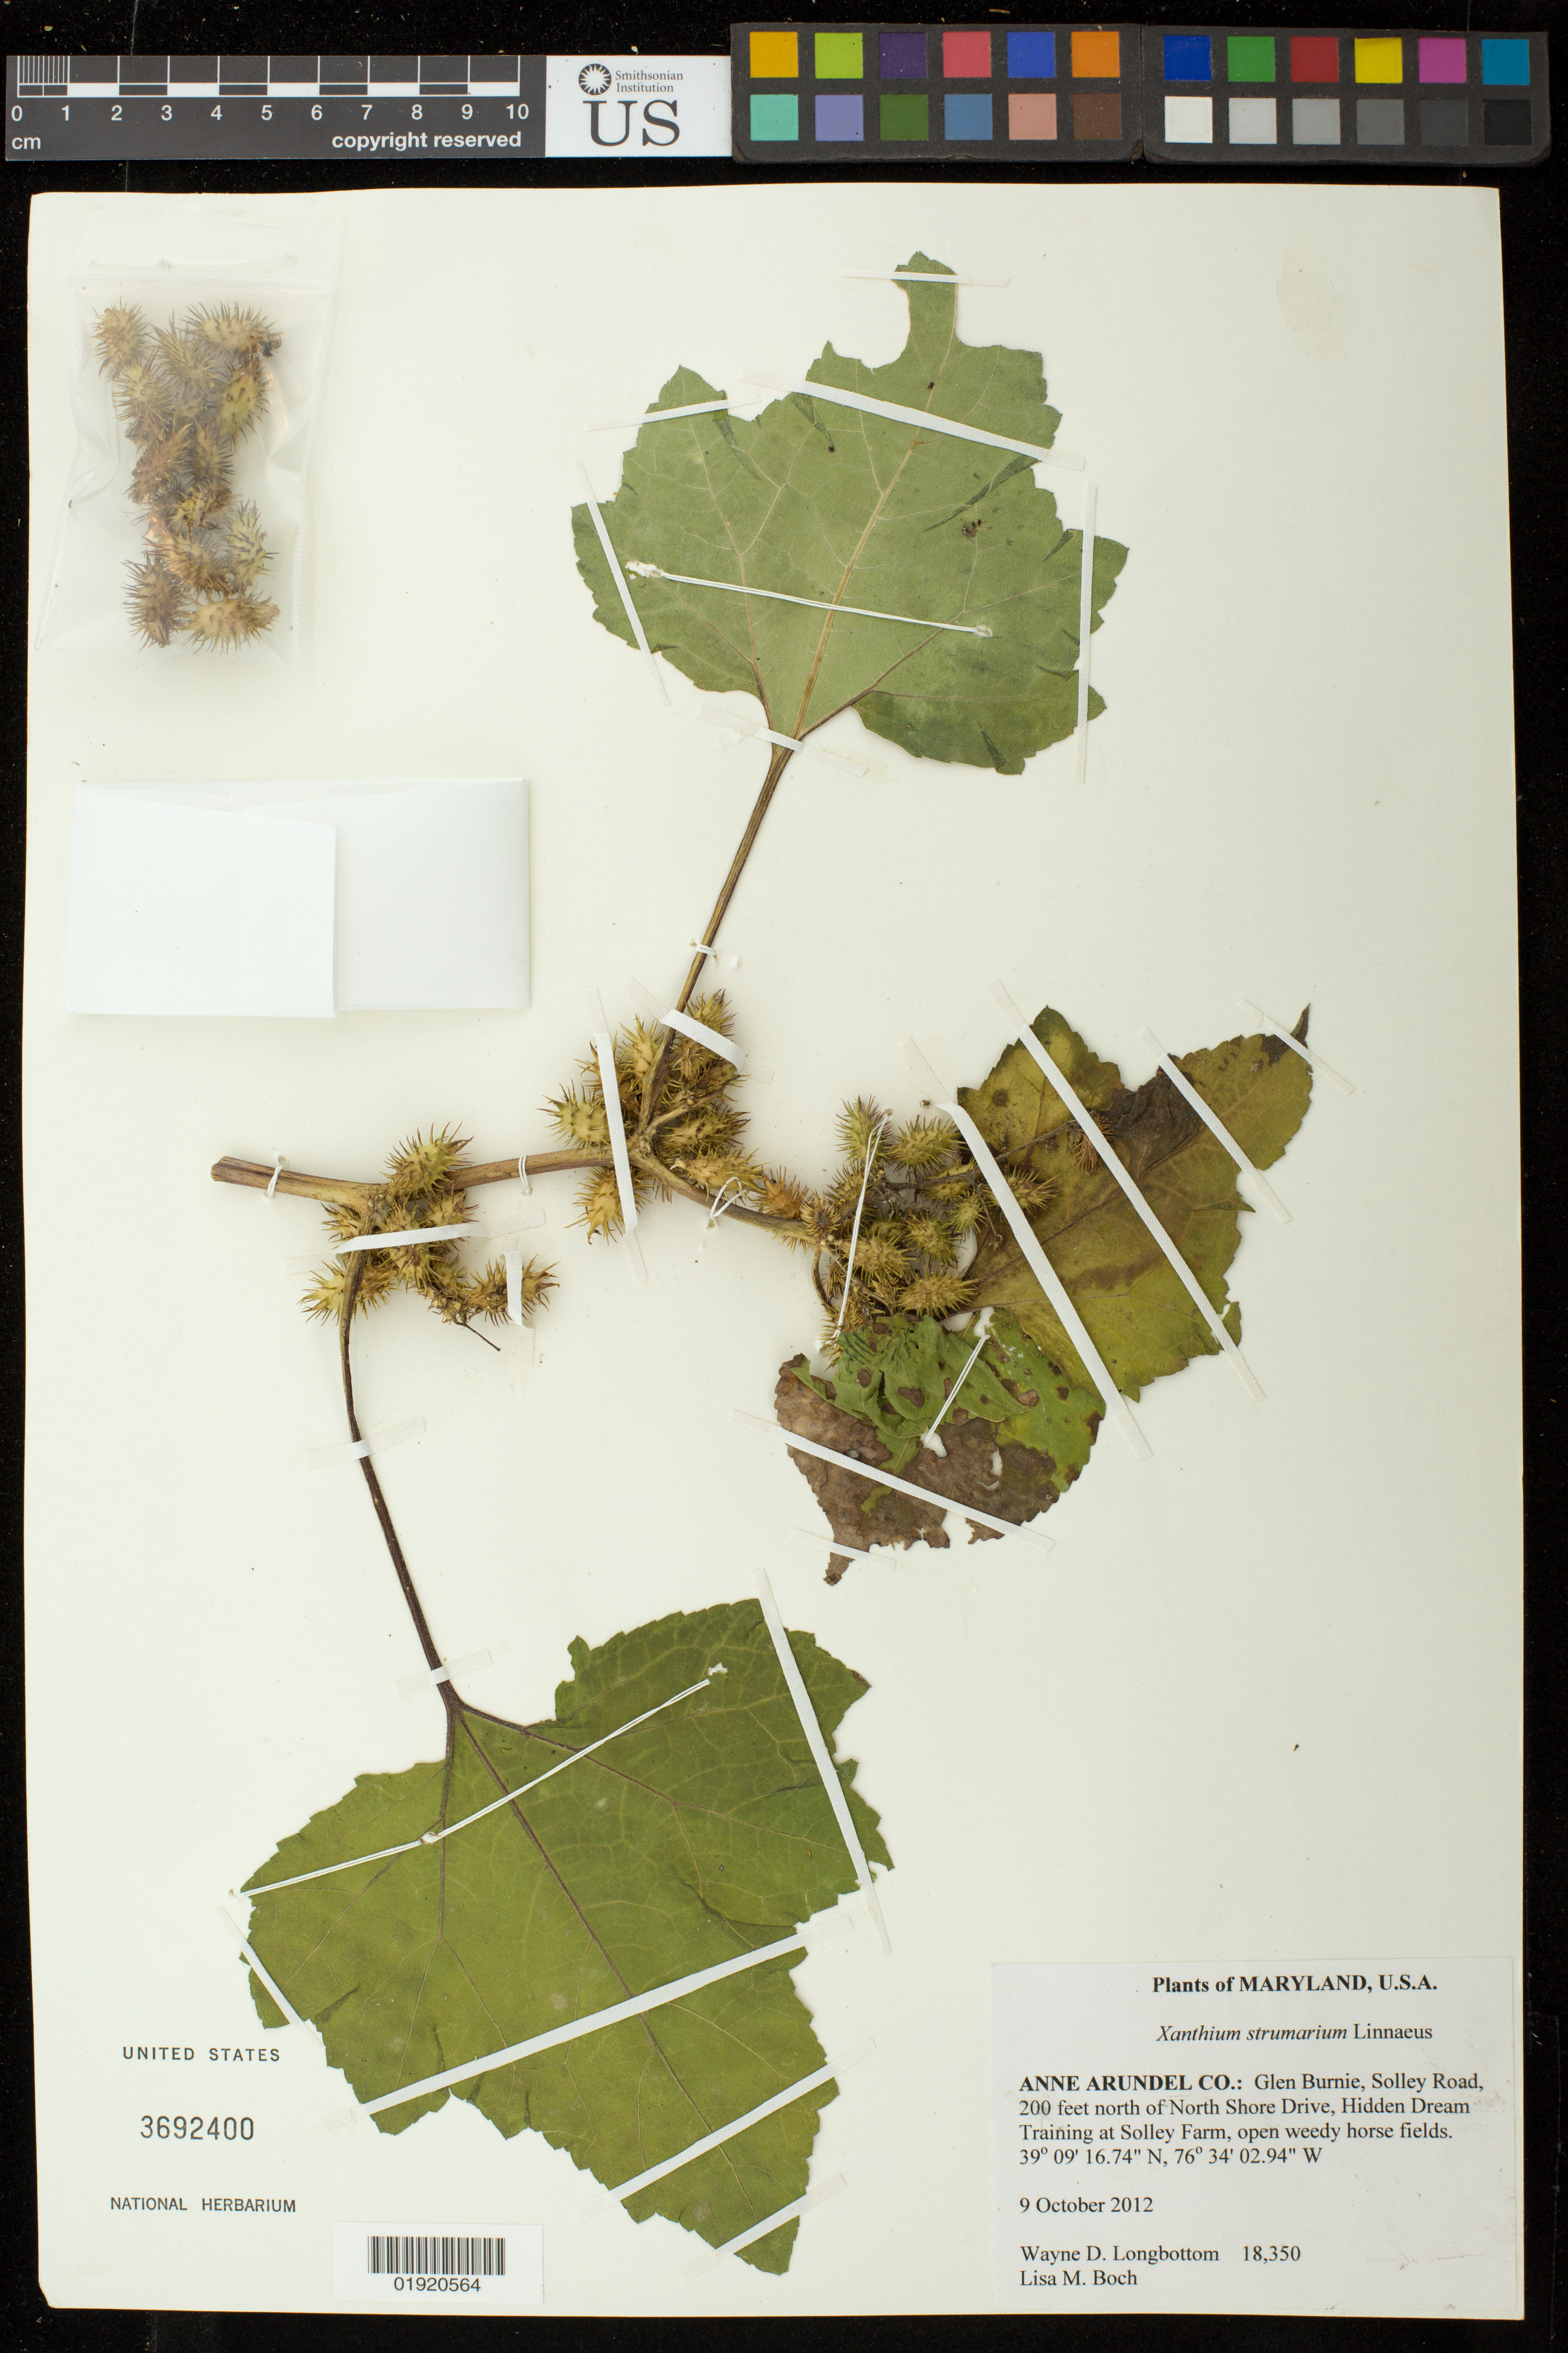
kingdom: Plantae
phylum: Tracheophyta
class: Magnoliopsida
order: Asterales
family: Asteraceae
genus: Xanthium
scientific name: Xanthium strumarium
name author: L.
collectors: W. D. Longbottom & L.M. Boch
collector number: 18350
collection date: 2012-10-09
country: United States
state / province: Maryland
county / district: Anne Arundel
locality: Anne Arundel Co.: Glen Burnie, Solley Road.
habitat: Open weedy horse fields.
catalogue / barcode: US 3692400